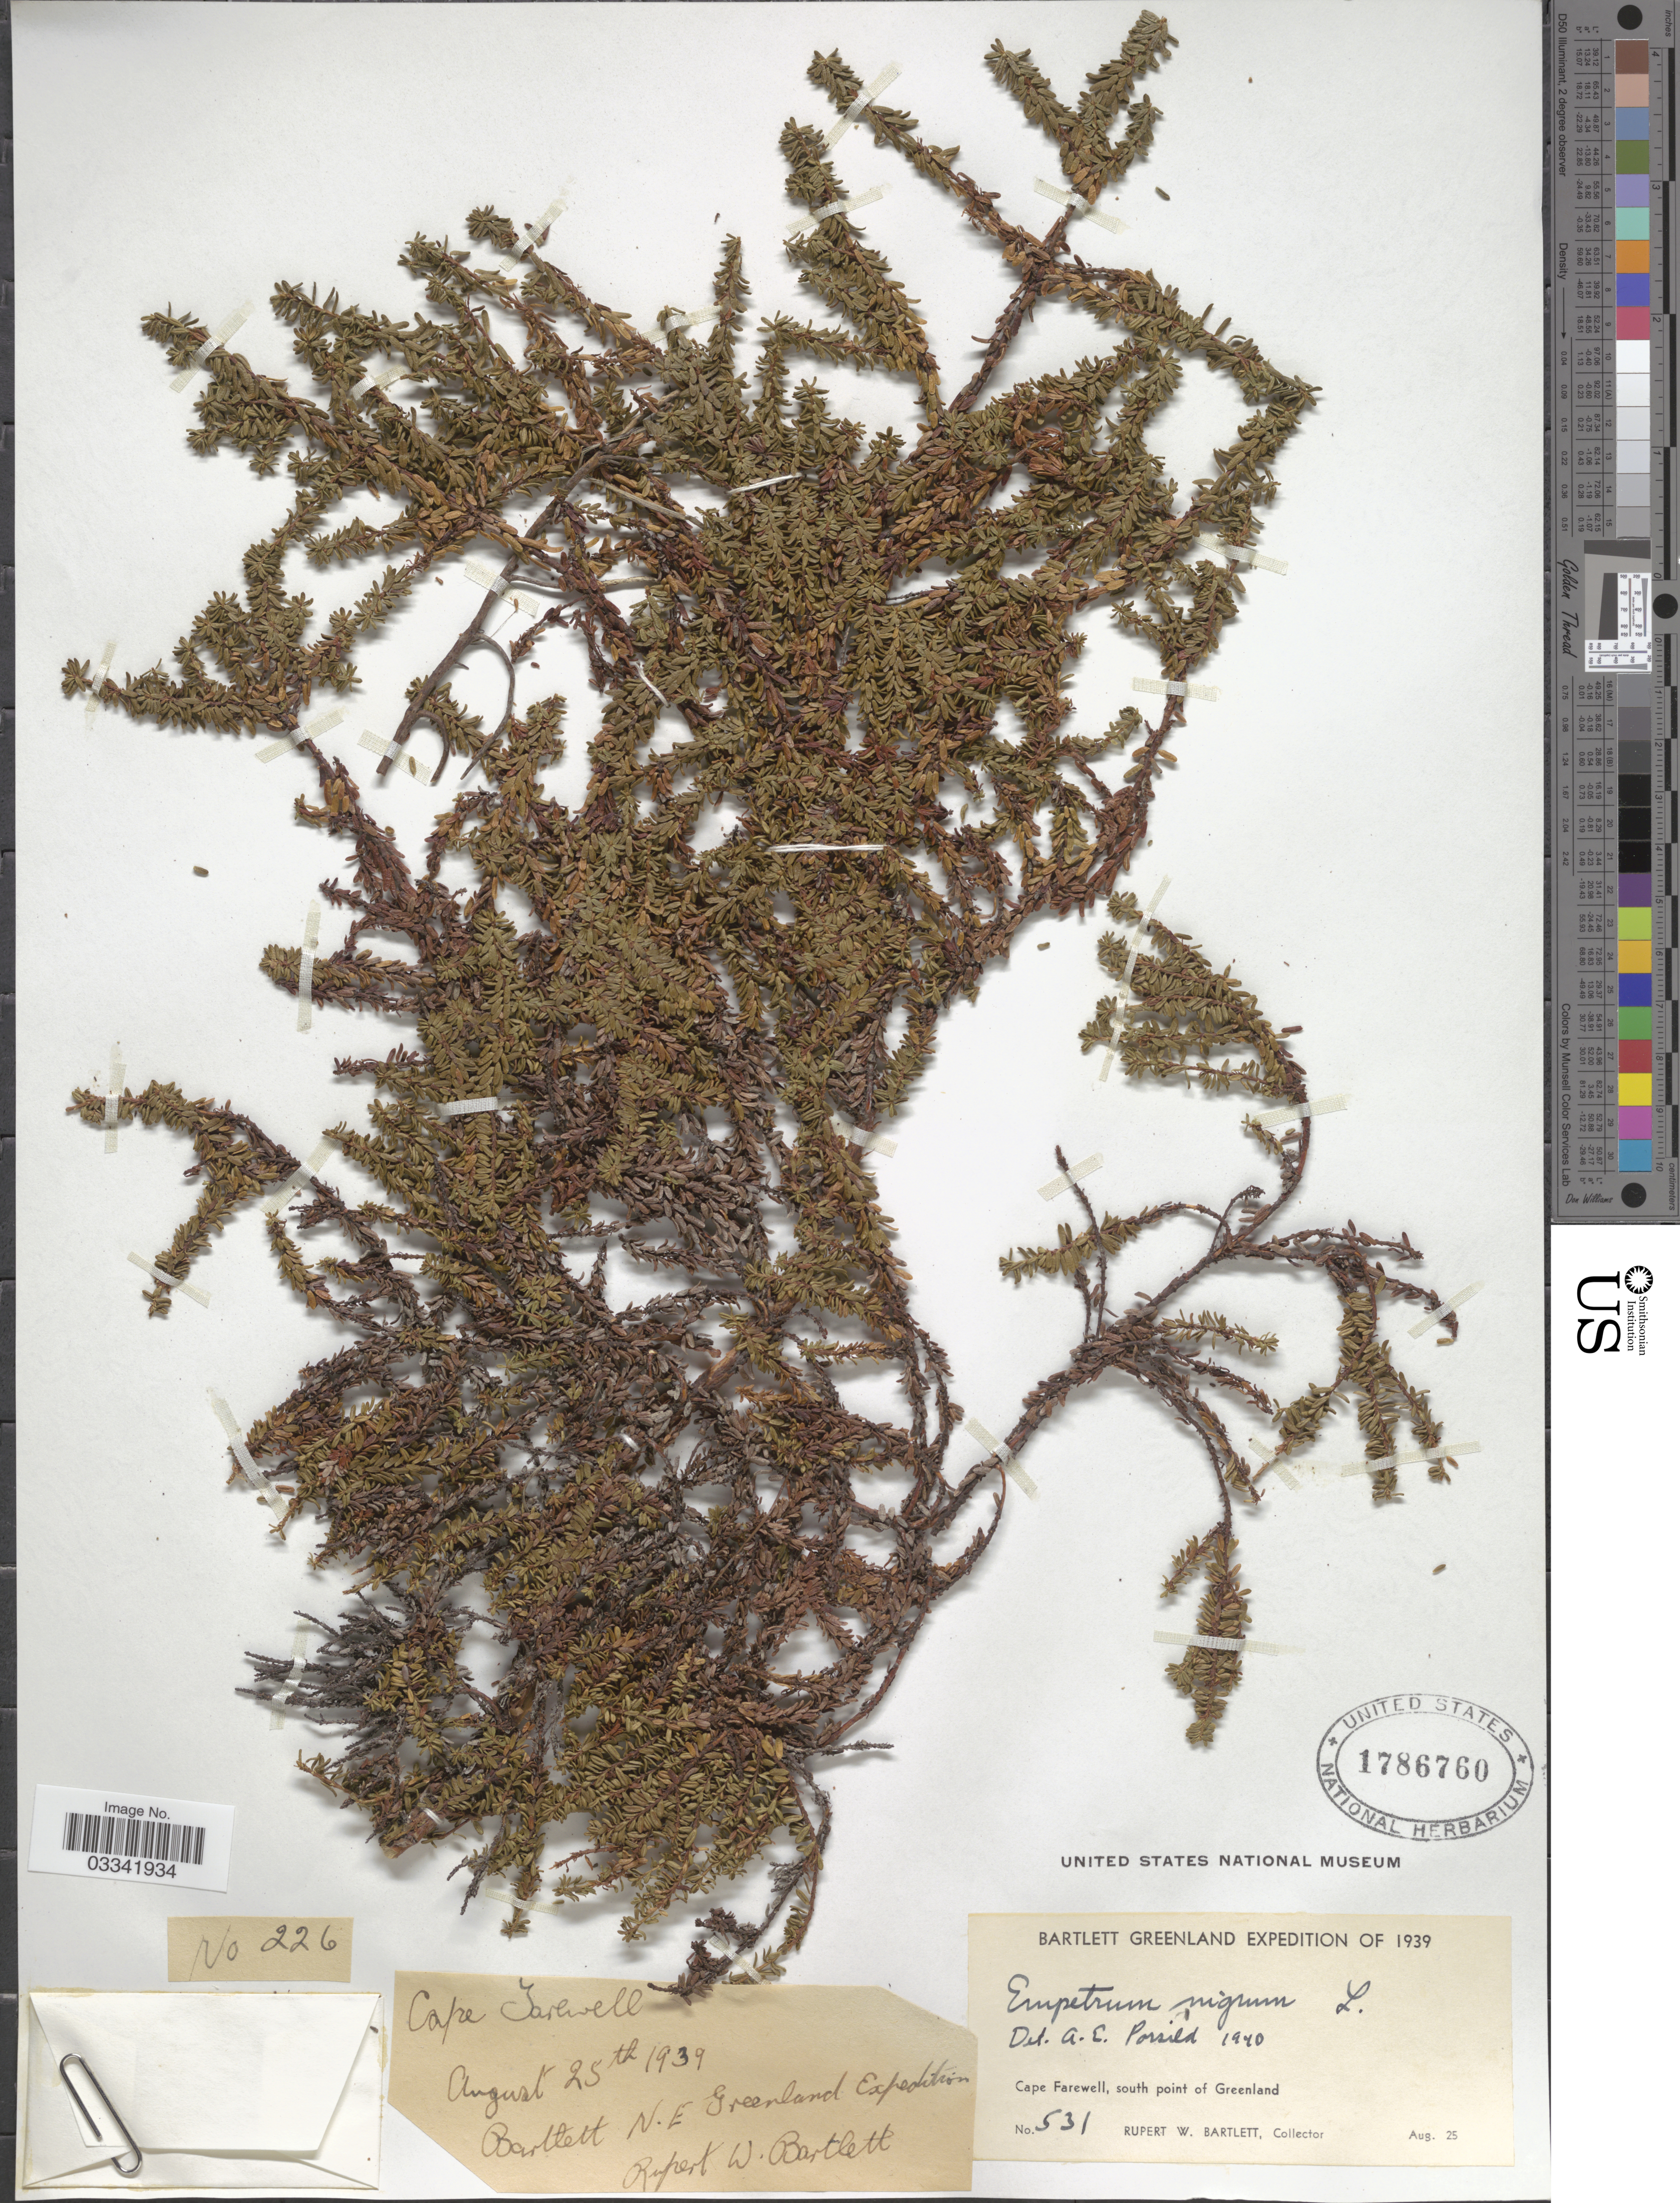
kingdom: Plantae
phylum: Tracheophyta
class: Magnoliopsida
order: Ericales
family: Ericaceae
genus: Empetrum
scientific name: Empetrum nigrum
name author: L.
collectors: R. W. Bartlett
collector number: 531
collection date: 1939-08-25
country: Greenland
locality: Cape Farewell, south point of Greenland, N.E. Greenland.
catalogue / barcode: US 1786760